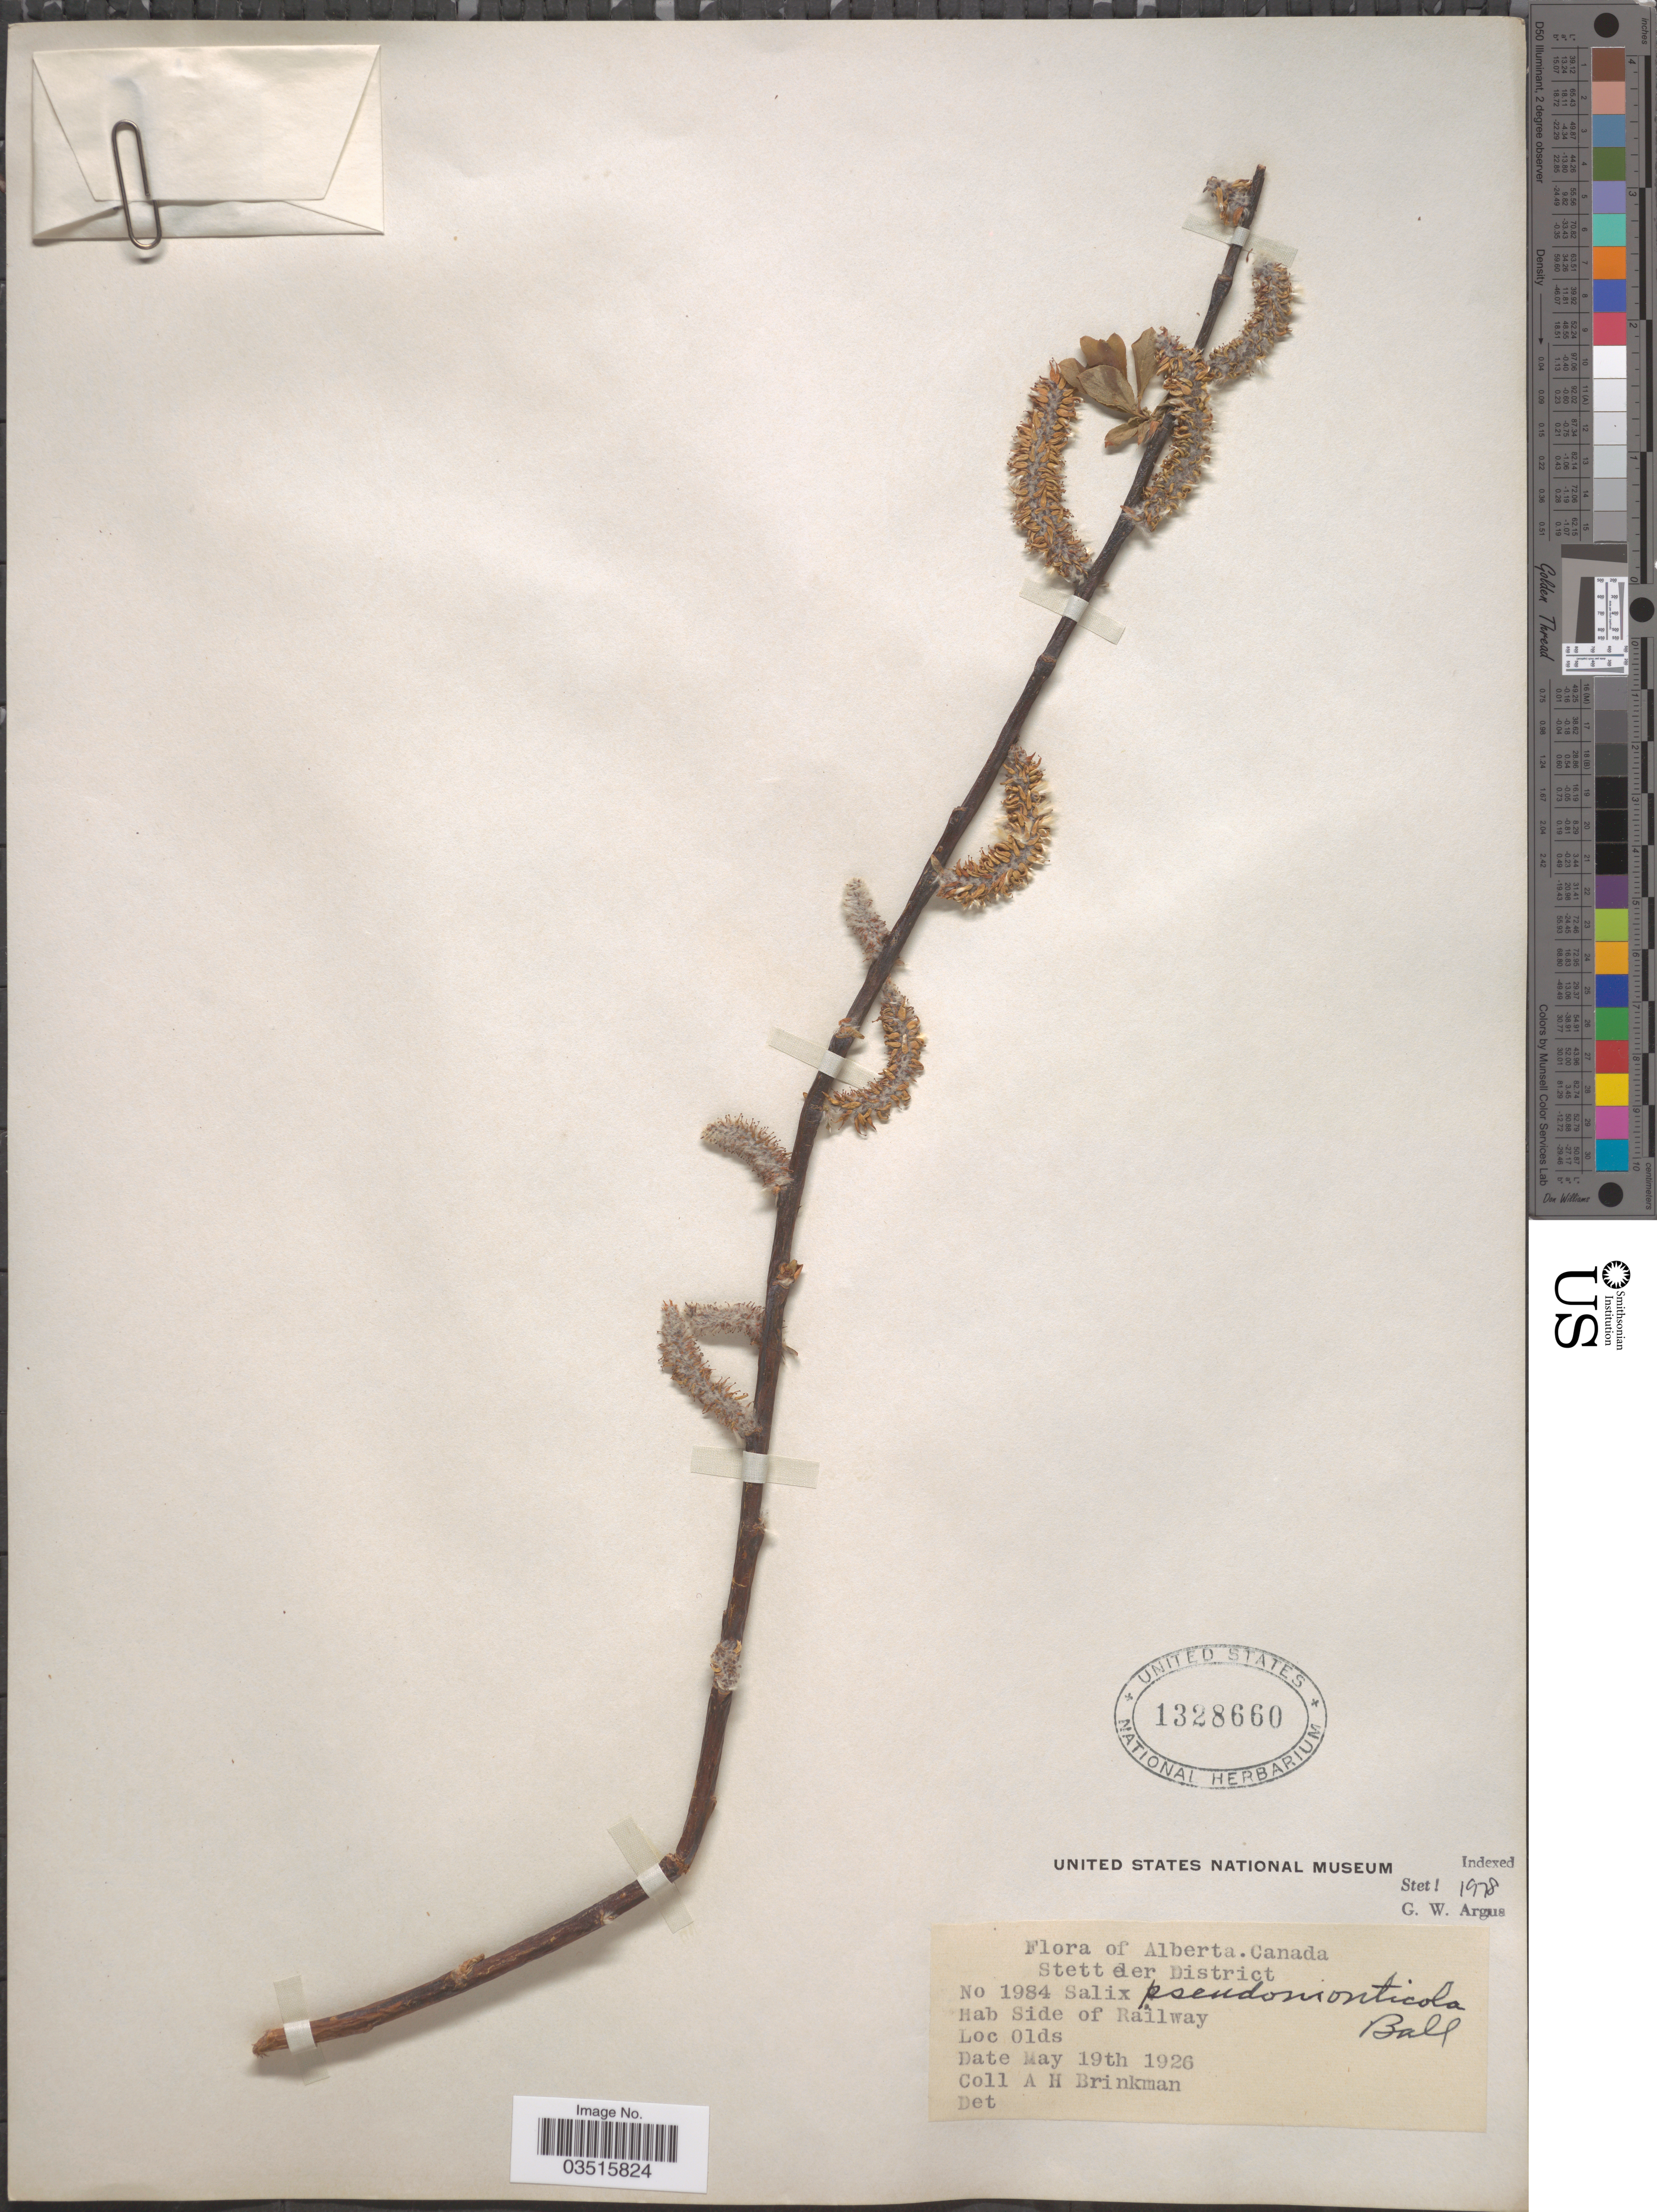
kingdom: Plantae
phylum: Tracheophyta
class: Magnoliopsida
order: Malpighiales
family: Salicaceae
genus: Salix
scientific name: Salix monticola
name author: Bebb.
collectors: A. Brinkman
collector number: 1984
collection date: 1926-05-19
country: Canada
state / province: Alberta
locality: Stettder District. Side of Railway.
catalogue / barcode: US 1328660